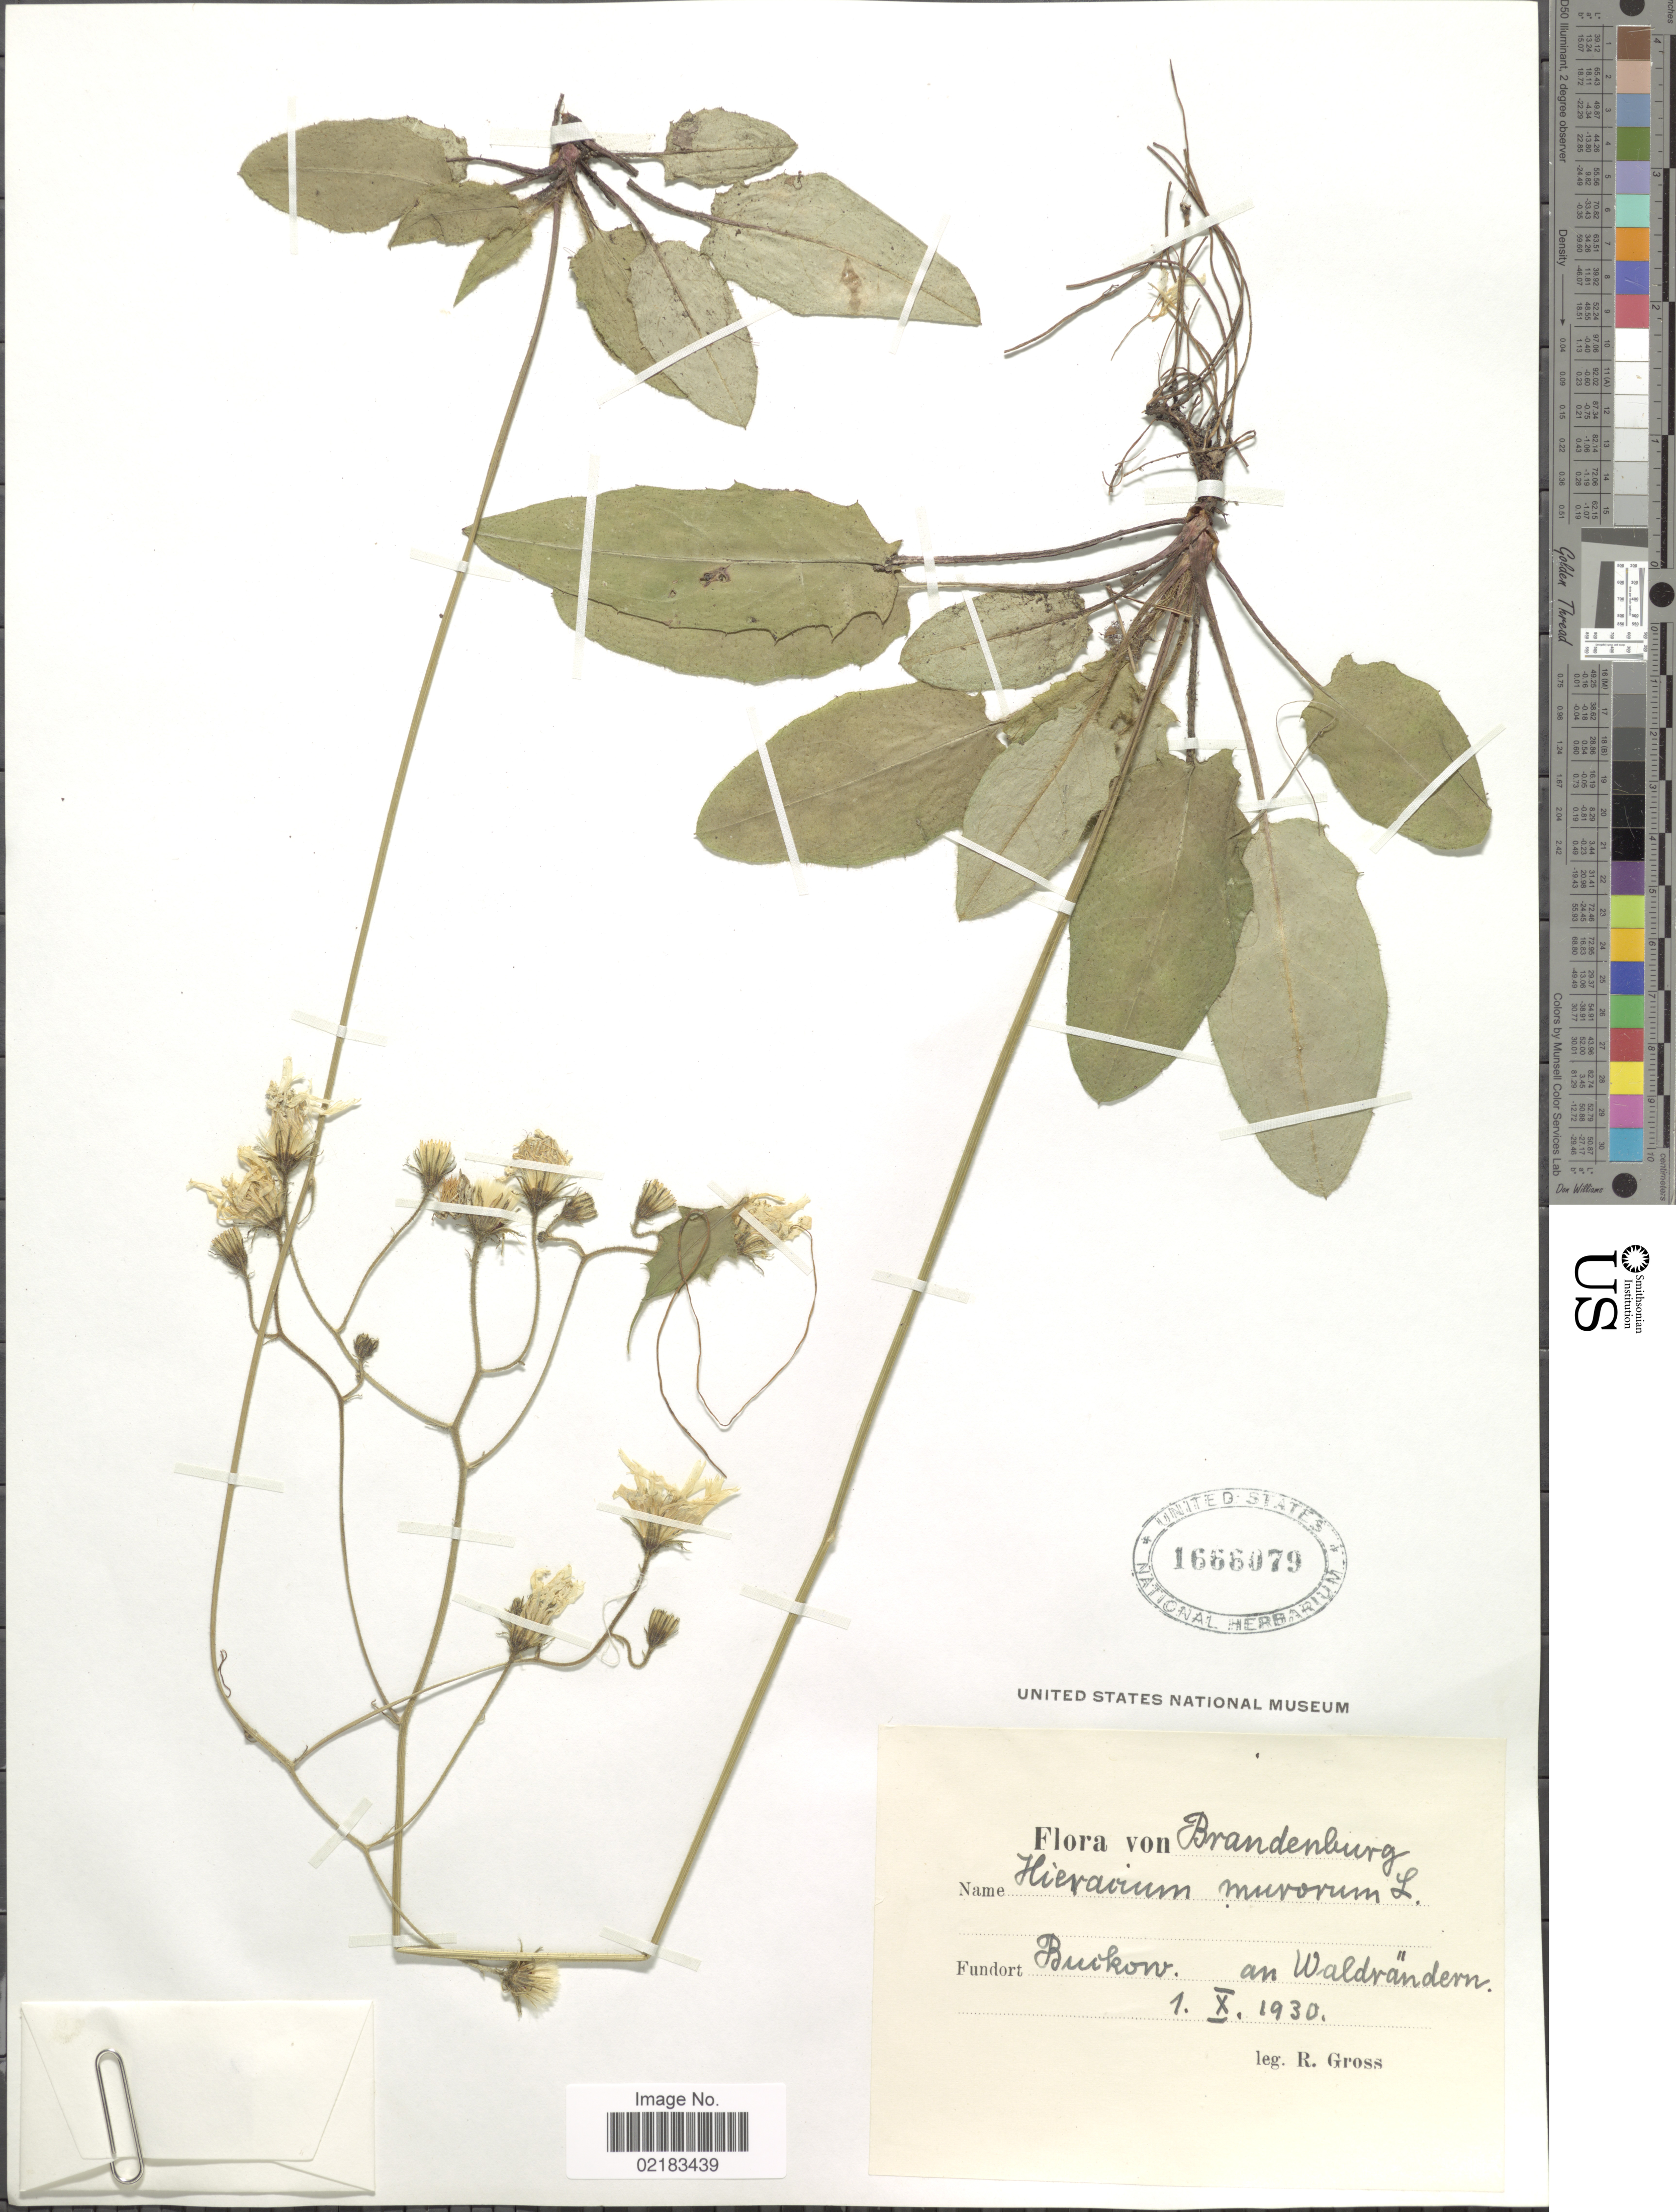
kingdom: Plantae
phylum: Tracheophyta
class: Magnoliopsida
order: Asterales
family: Asteraceae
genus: Hieracium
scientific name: Hieracium murorum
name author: L.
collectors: R. Gross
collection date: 1930-10-01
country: Germany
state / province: Brandenburg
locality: Buikow, an Waldrändern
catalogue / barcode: US 16660279